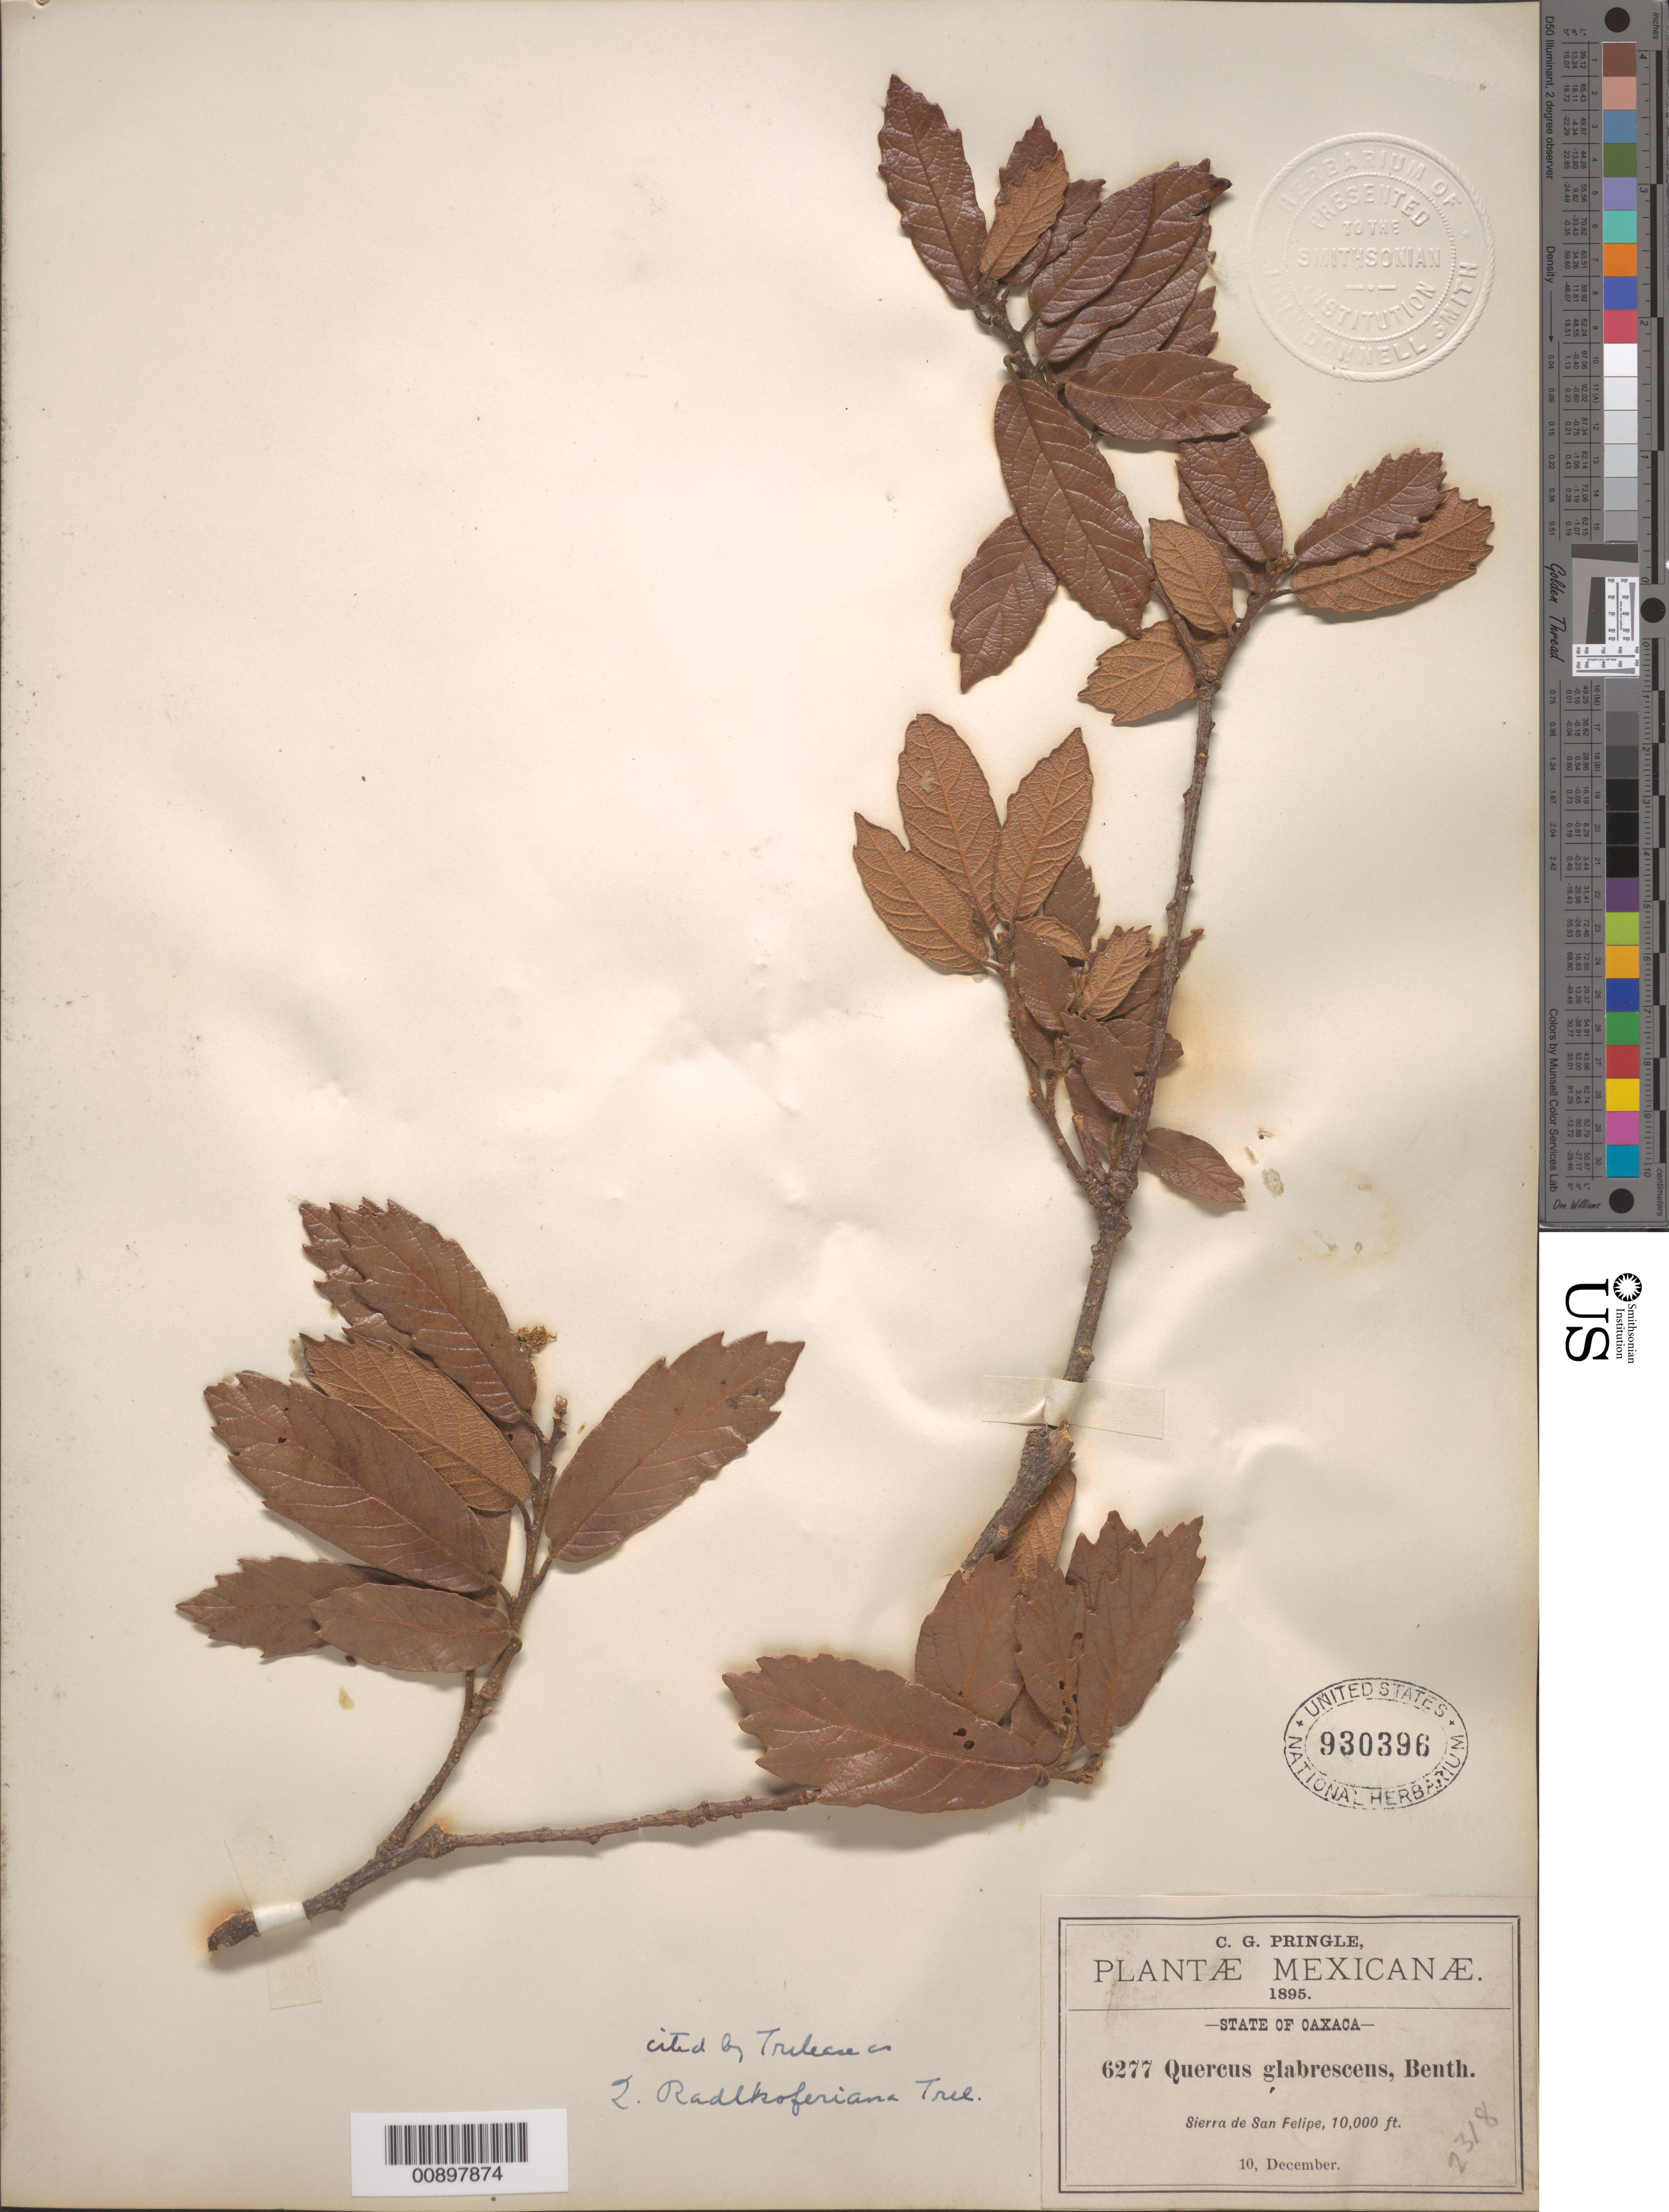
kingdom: Plantae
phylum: Tracheophyta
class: Magnoliopsida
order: Fagales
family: Fagaceae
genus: Quercus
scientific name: Quercus radlkoferiana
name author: Trel.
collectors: C. G. Pringle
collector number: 6277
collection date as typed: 10 Dec 1895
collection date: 1895-12-10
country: Mexico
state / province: Oaxaca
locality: Sierra de San Felipe, State of Oaxaca.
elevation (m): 3048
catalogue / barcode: US 930396